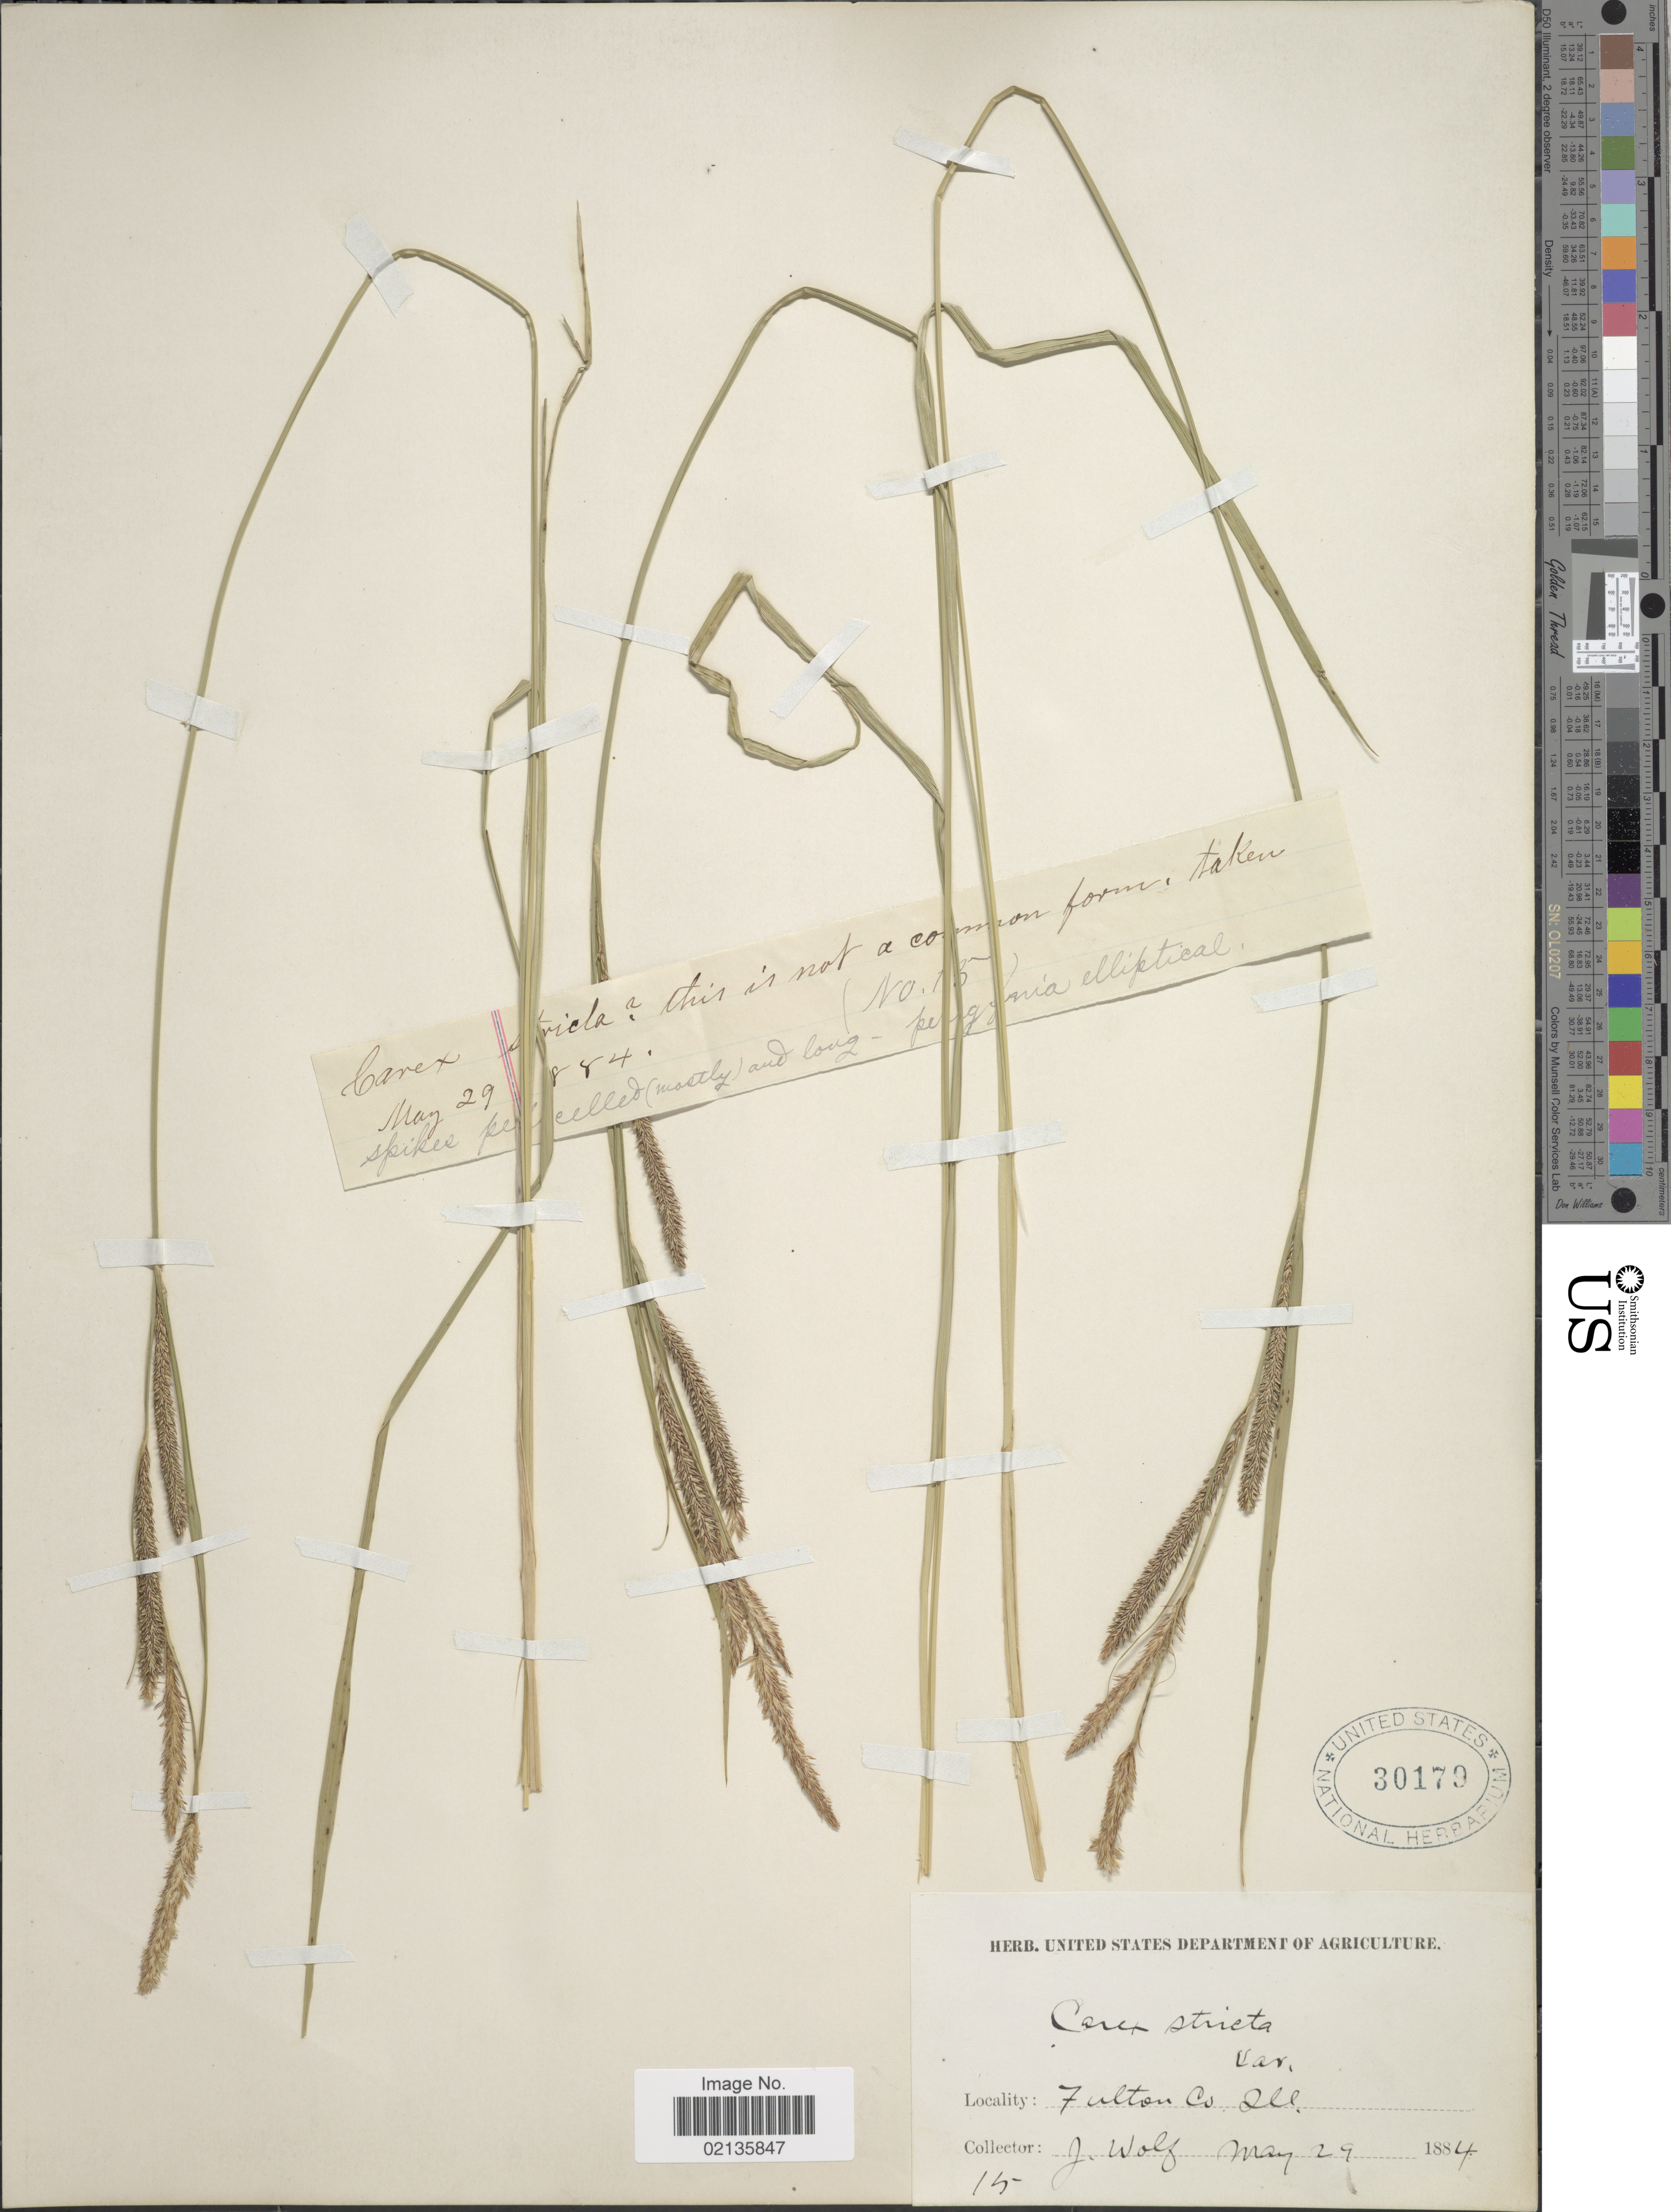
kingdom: Plantae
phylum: Tracheophyta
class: Liliopsida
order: Poales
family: Cyperaceae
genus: Carex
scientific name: Carex stricta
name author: Lam.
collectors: J. Wolf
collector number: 15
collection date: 1884-05-29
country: United States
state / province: Illinois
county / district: Fulton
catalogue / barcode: US 30179